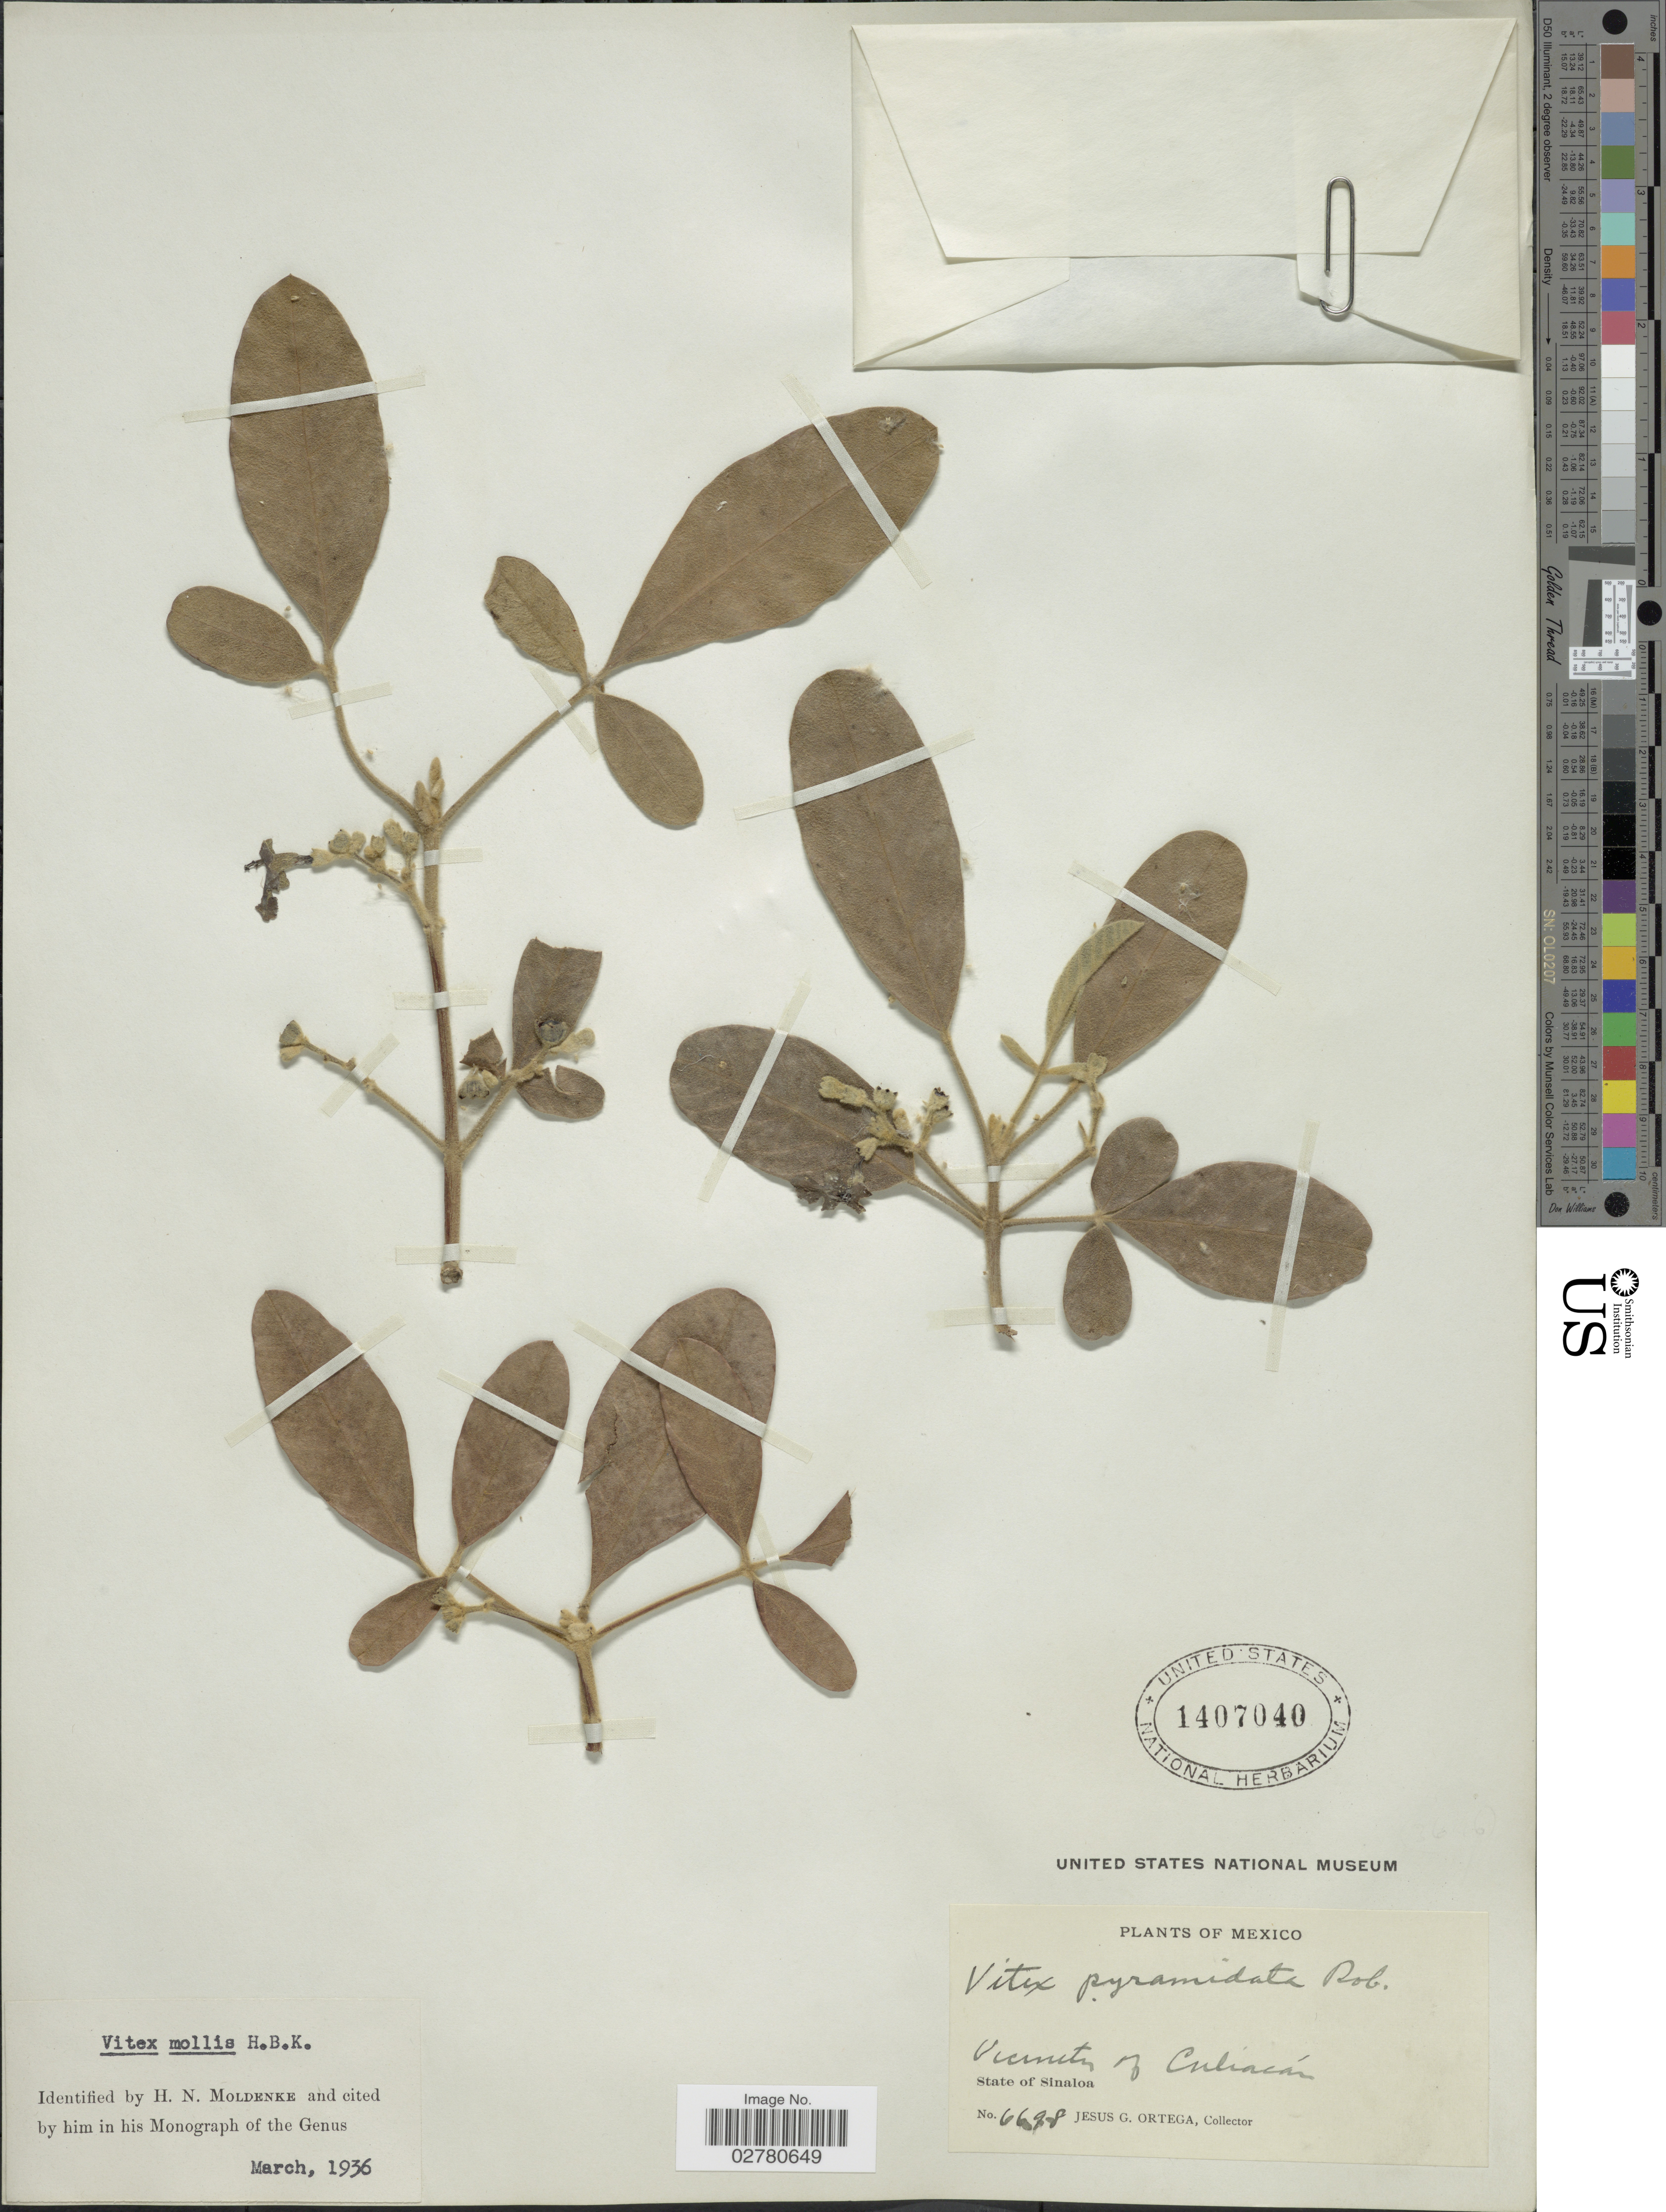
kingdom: Plantae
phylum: Tracheophyta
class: Magnoliopsida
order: Lamiales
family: Lamiaceae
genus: Vitex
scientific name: Vitex mollis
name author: Kunth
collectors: J. Ortega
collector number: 6698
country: Mexico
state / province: Sinaloa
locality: Vicinity of Culiacán.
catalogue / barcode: US 1407040